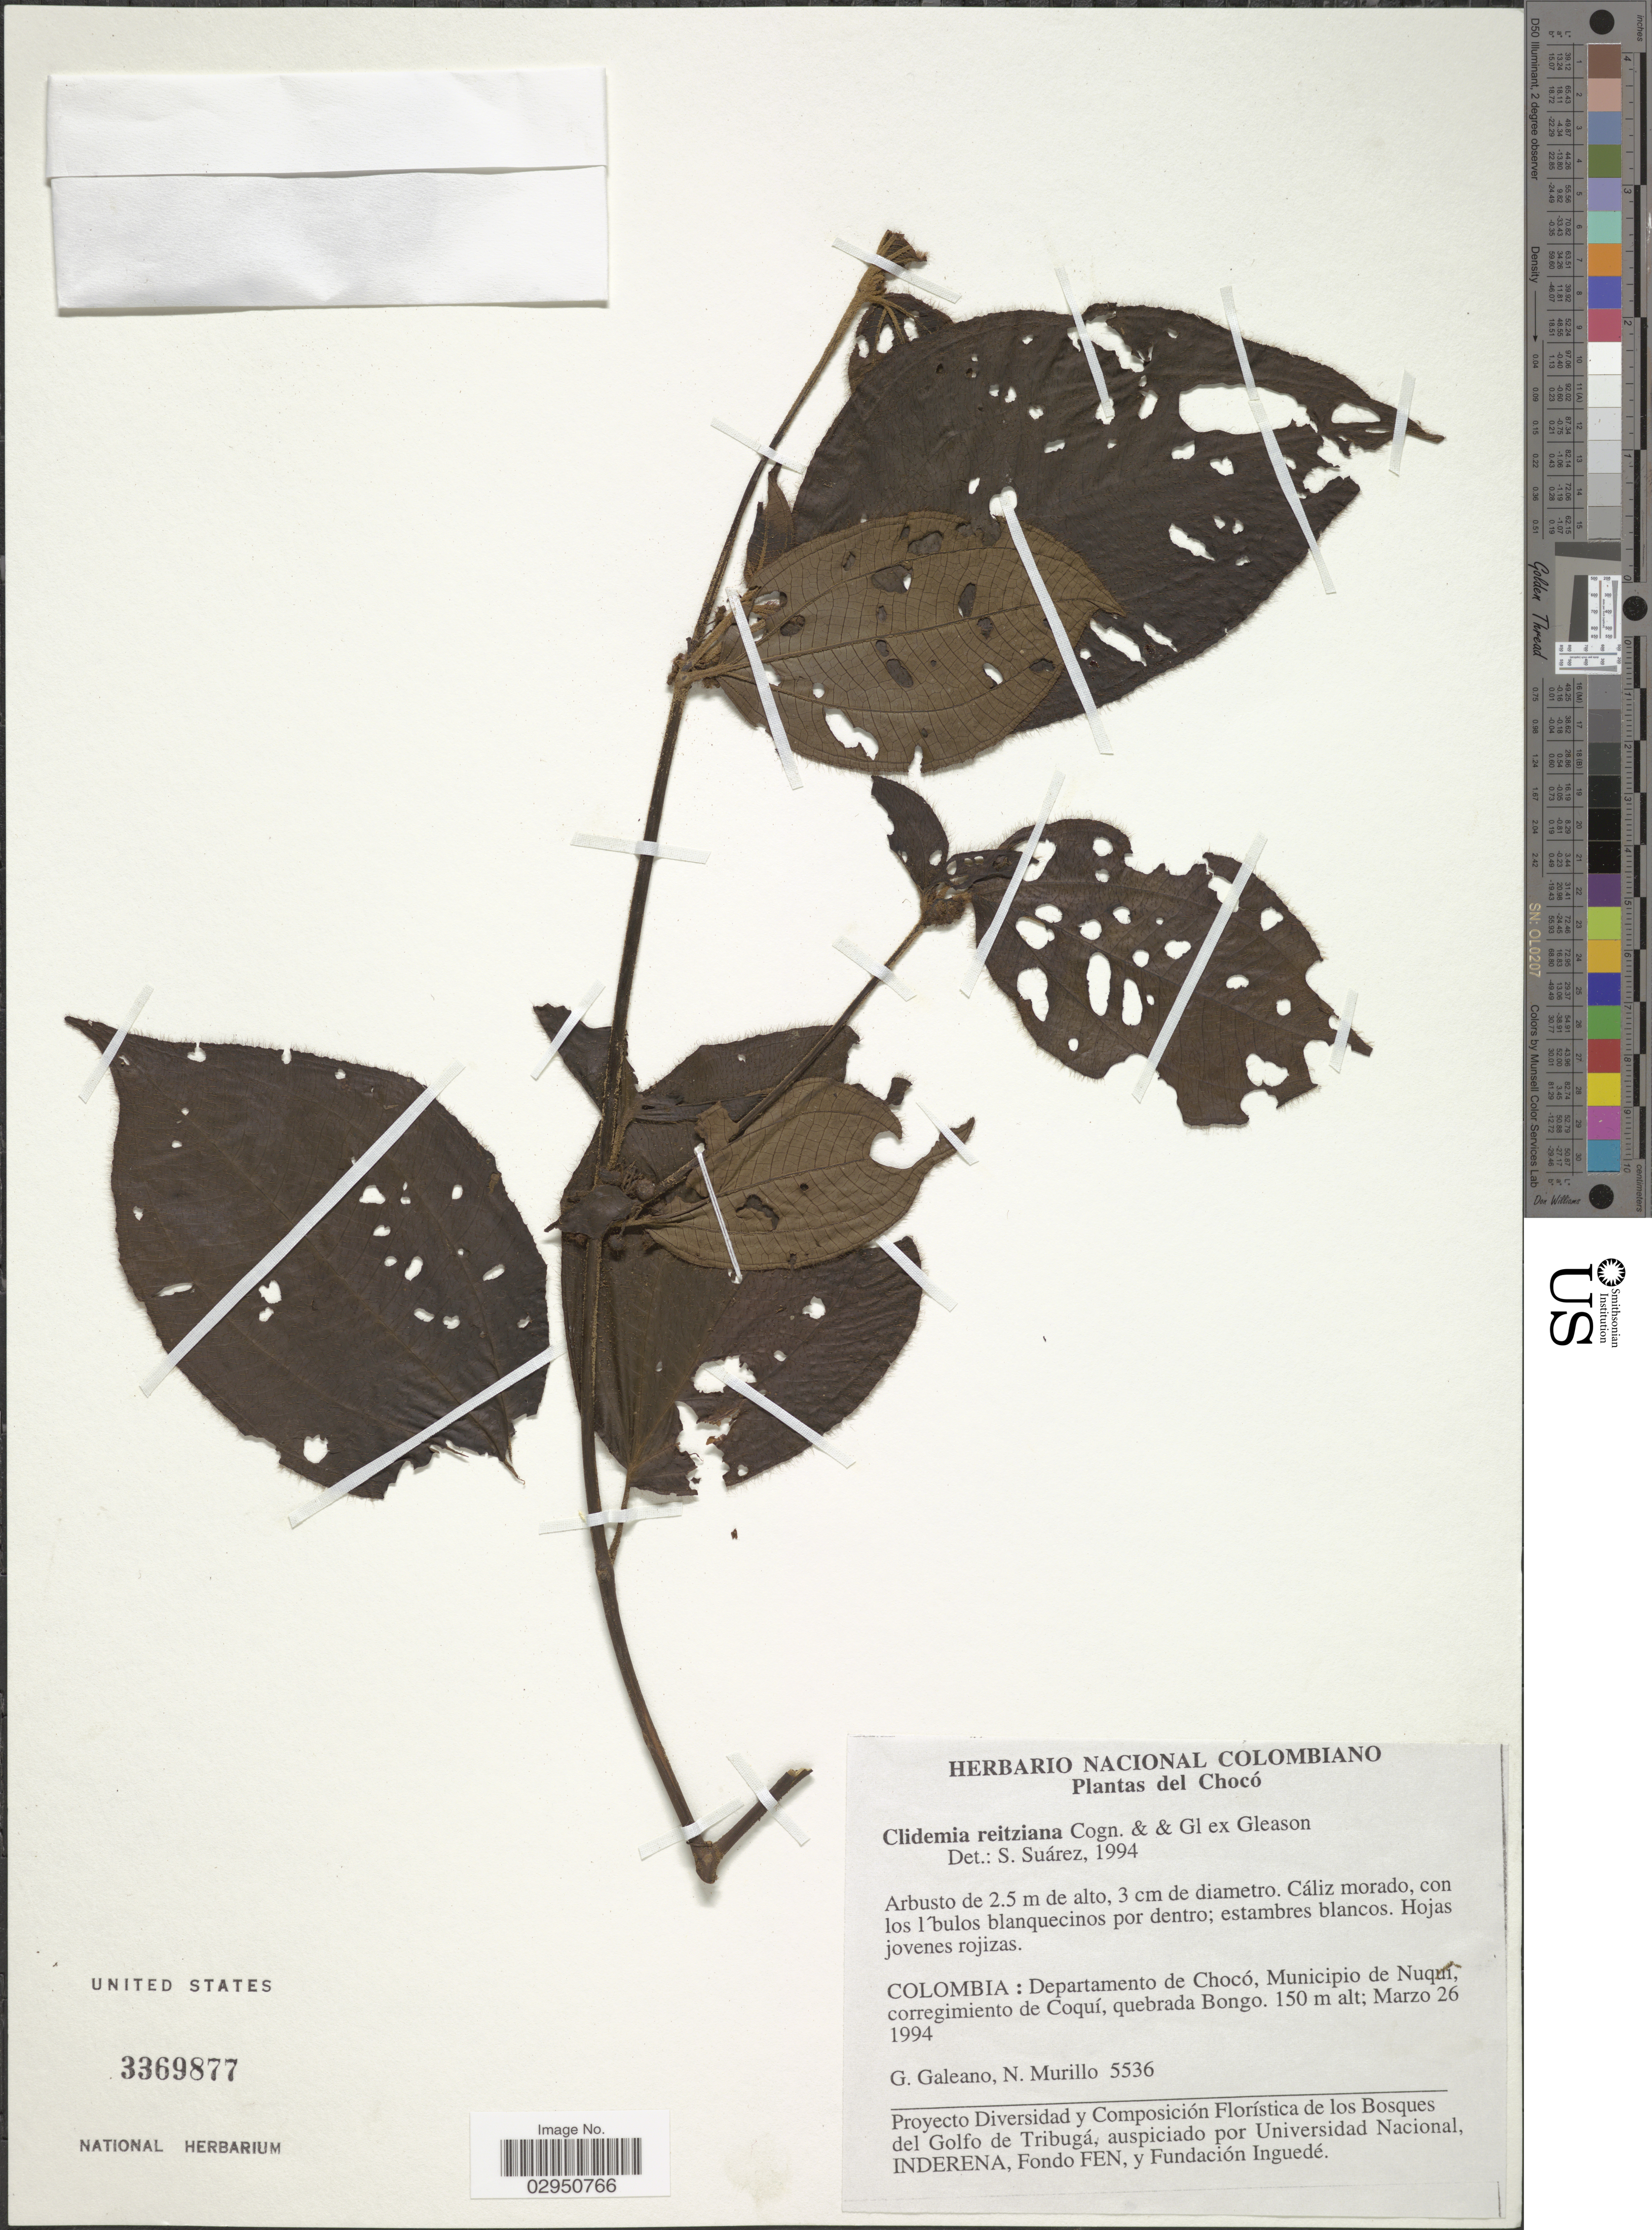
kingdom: Plantae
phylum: Tracheophyta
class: Magnoliopsida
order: Myrtales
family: Melastomataceae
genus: Clidemia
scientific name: Clidemia reitziana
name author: Cogn. & Gleason in Gleason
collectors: G. A. Galeano & N. Murillo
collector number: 5536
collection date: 1994-03-26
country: Colombia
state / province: Chocó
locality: Departamento de Chocó, Municipio de Nuqui, cooregimiento de Coquí, quebrada Bongo.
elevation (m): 150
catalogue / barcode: US 3369877